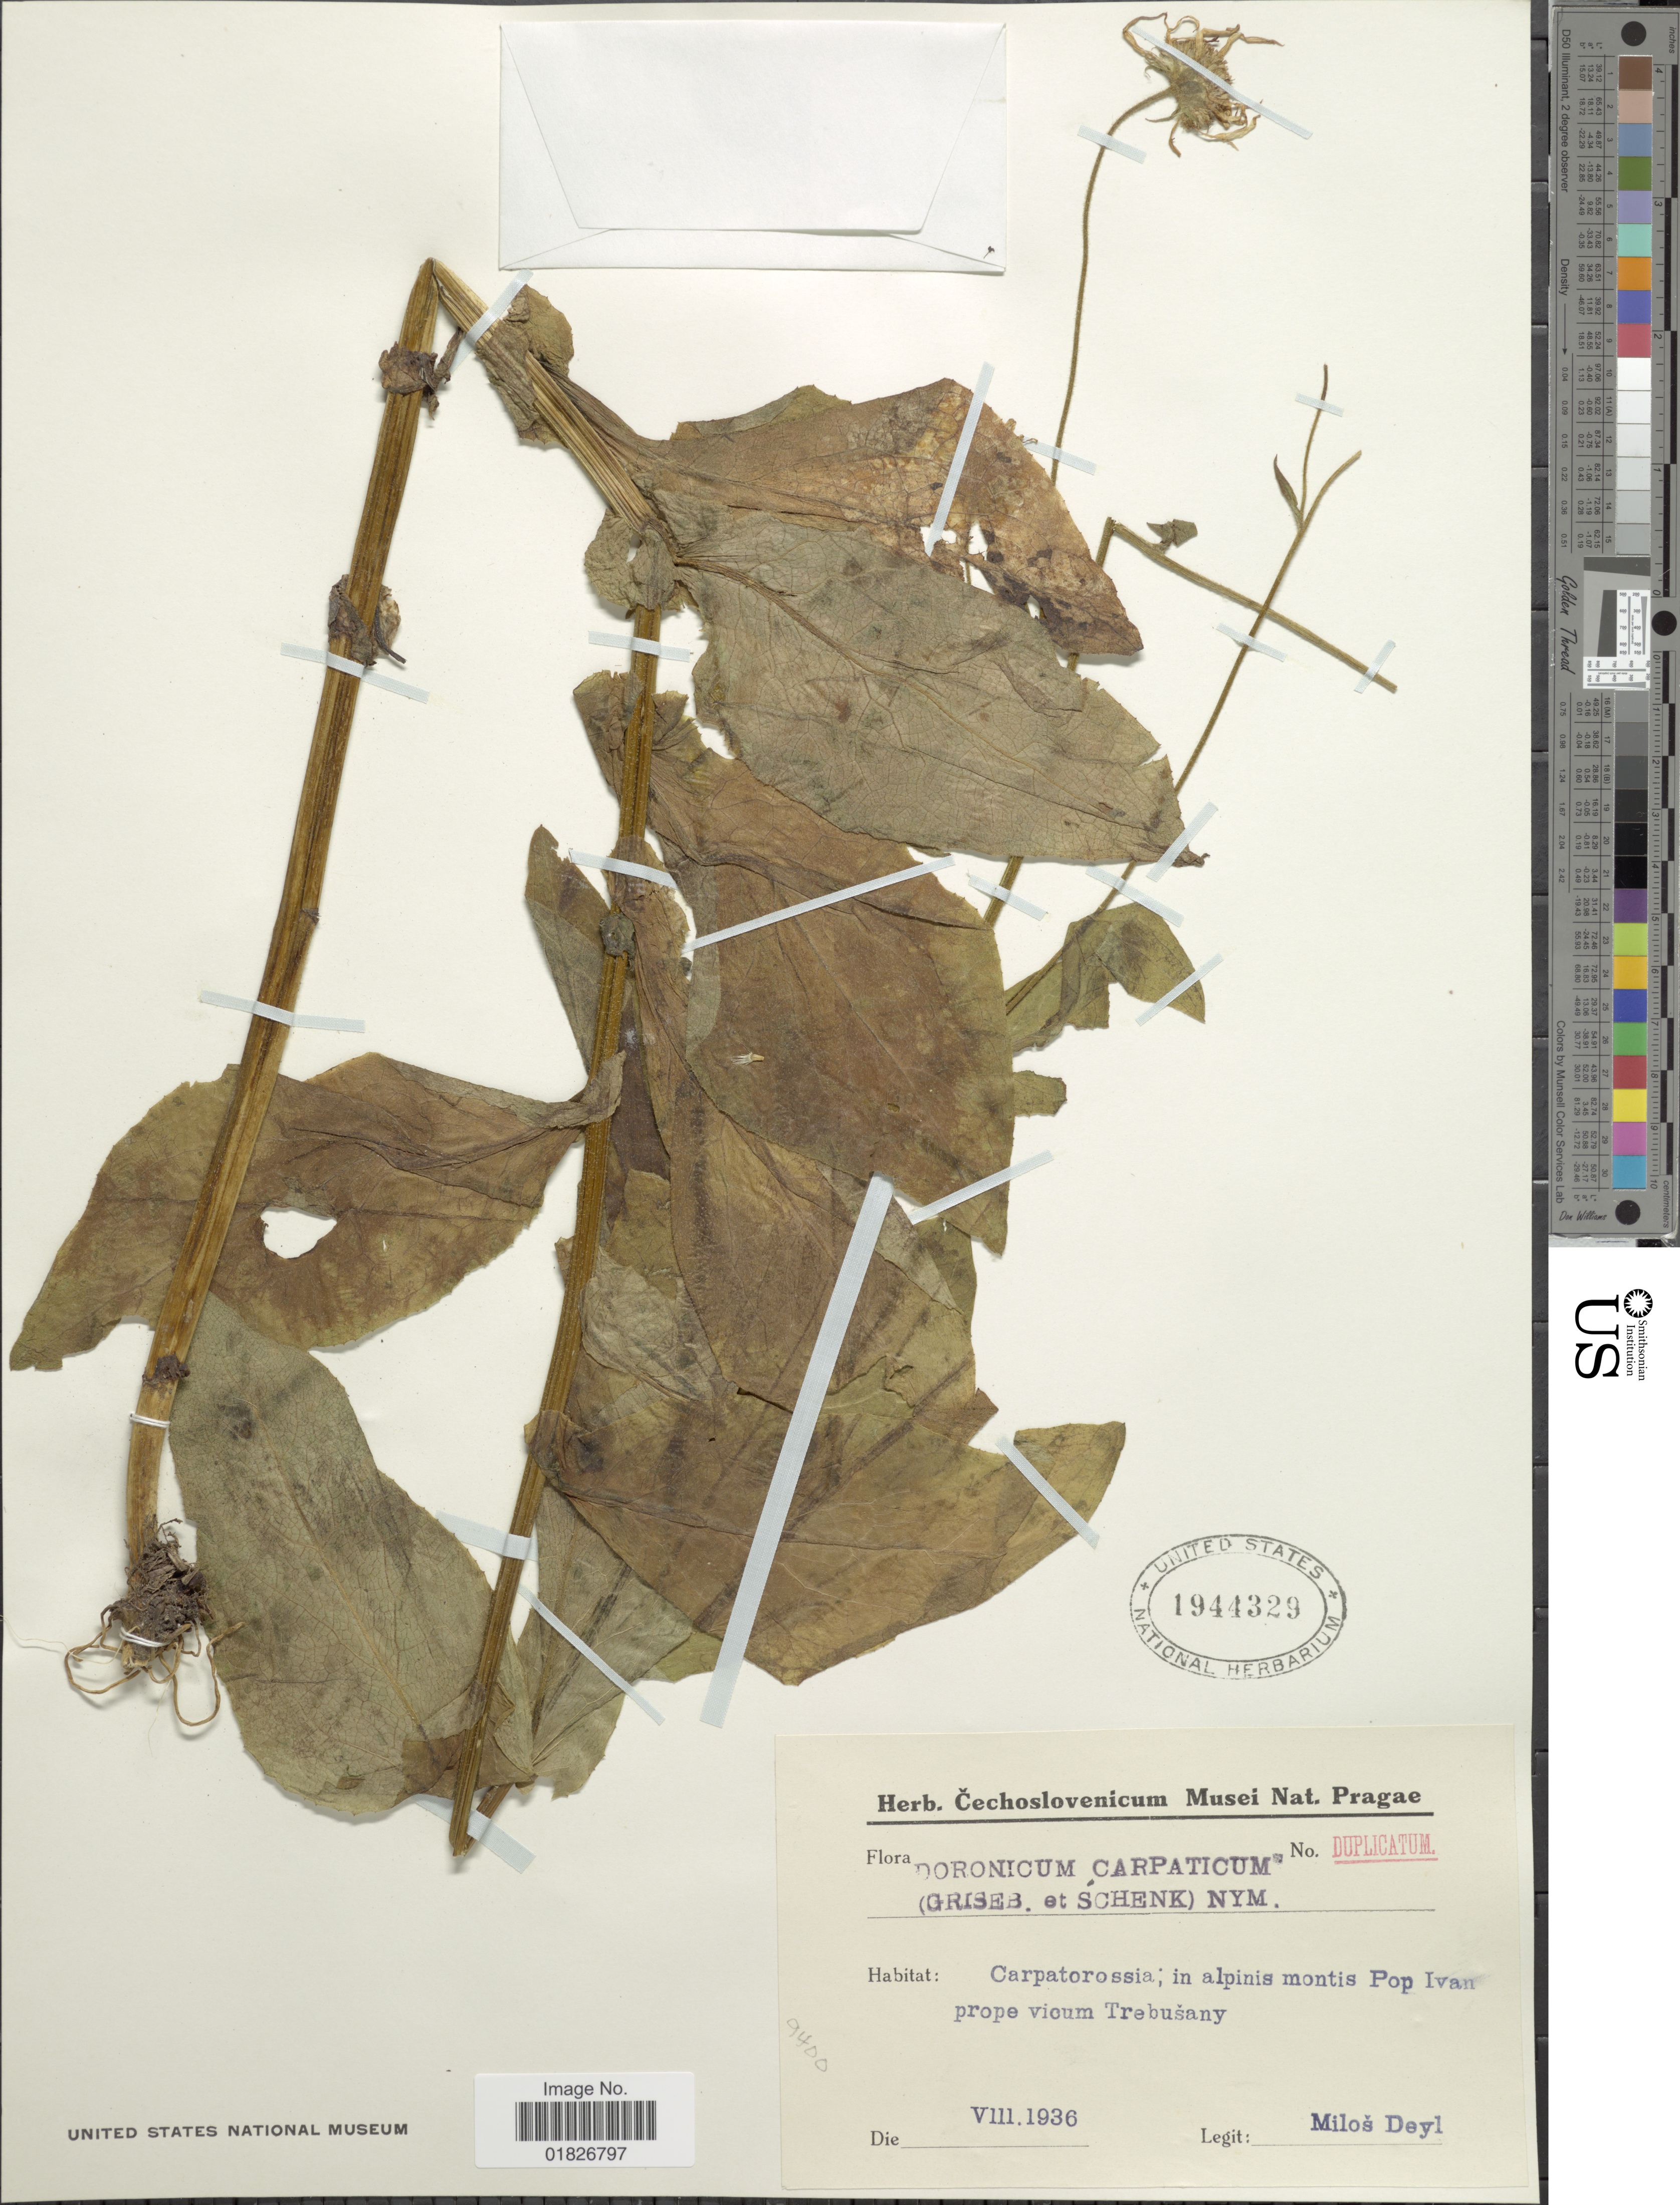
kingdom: Plantae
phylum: Tracheophyta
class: Magnoliopsida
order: Asterales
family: Asteraceae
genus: Doronicum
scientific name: Doronicum carpaticum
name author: (Griseb. & Schenk) Nyman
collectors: M. Deyl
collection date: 1936-08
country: Ukraine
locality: Carpatorossia, in alpinis montis Pop Ivan prope vicum Trebusany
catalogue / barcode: US 1944329